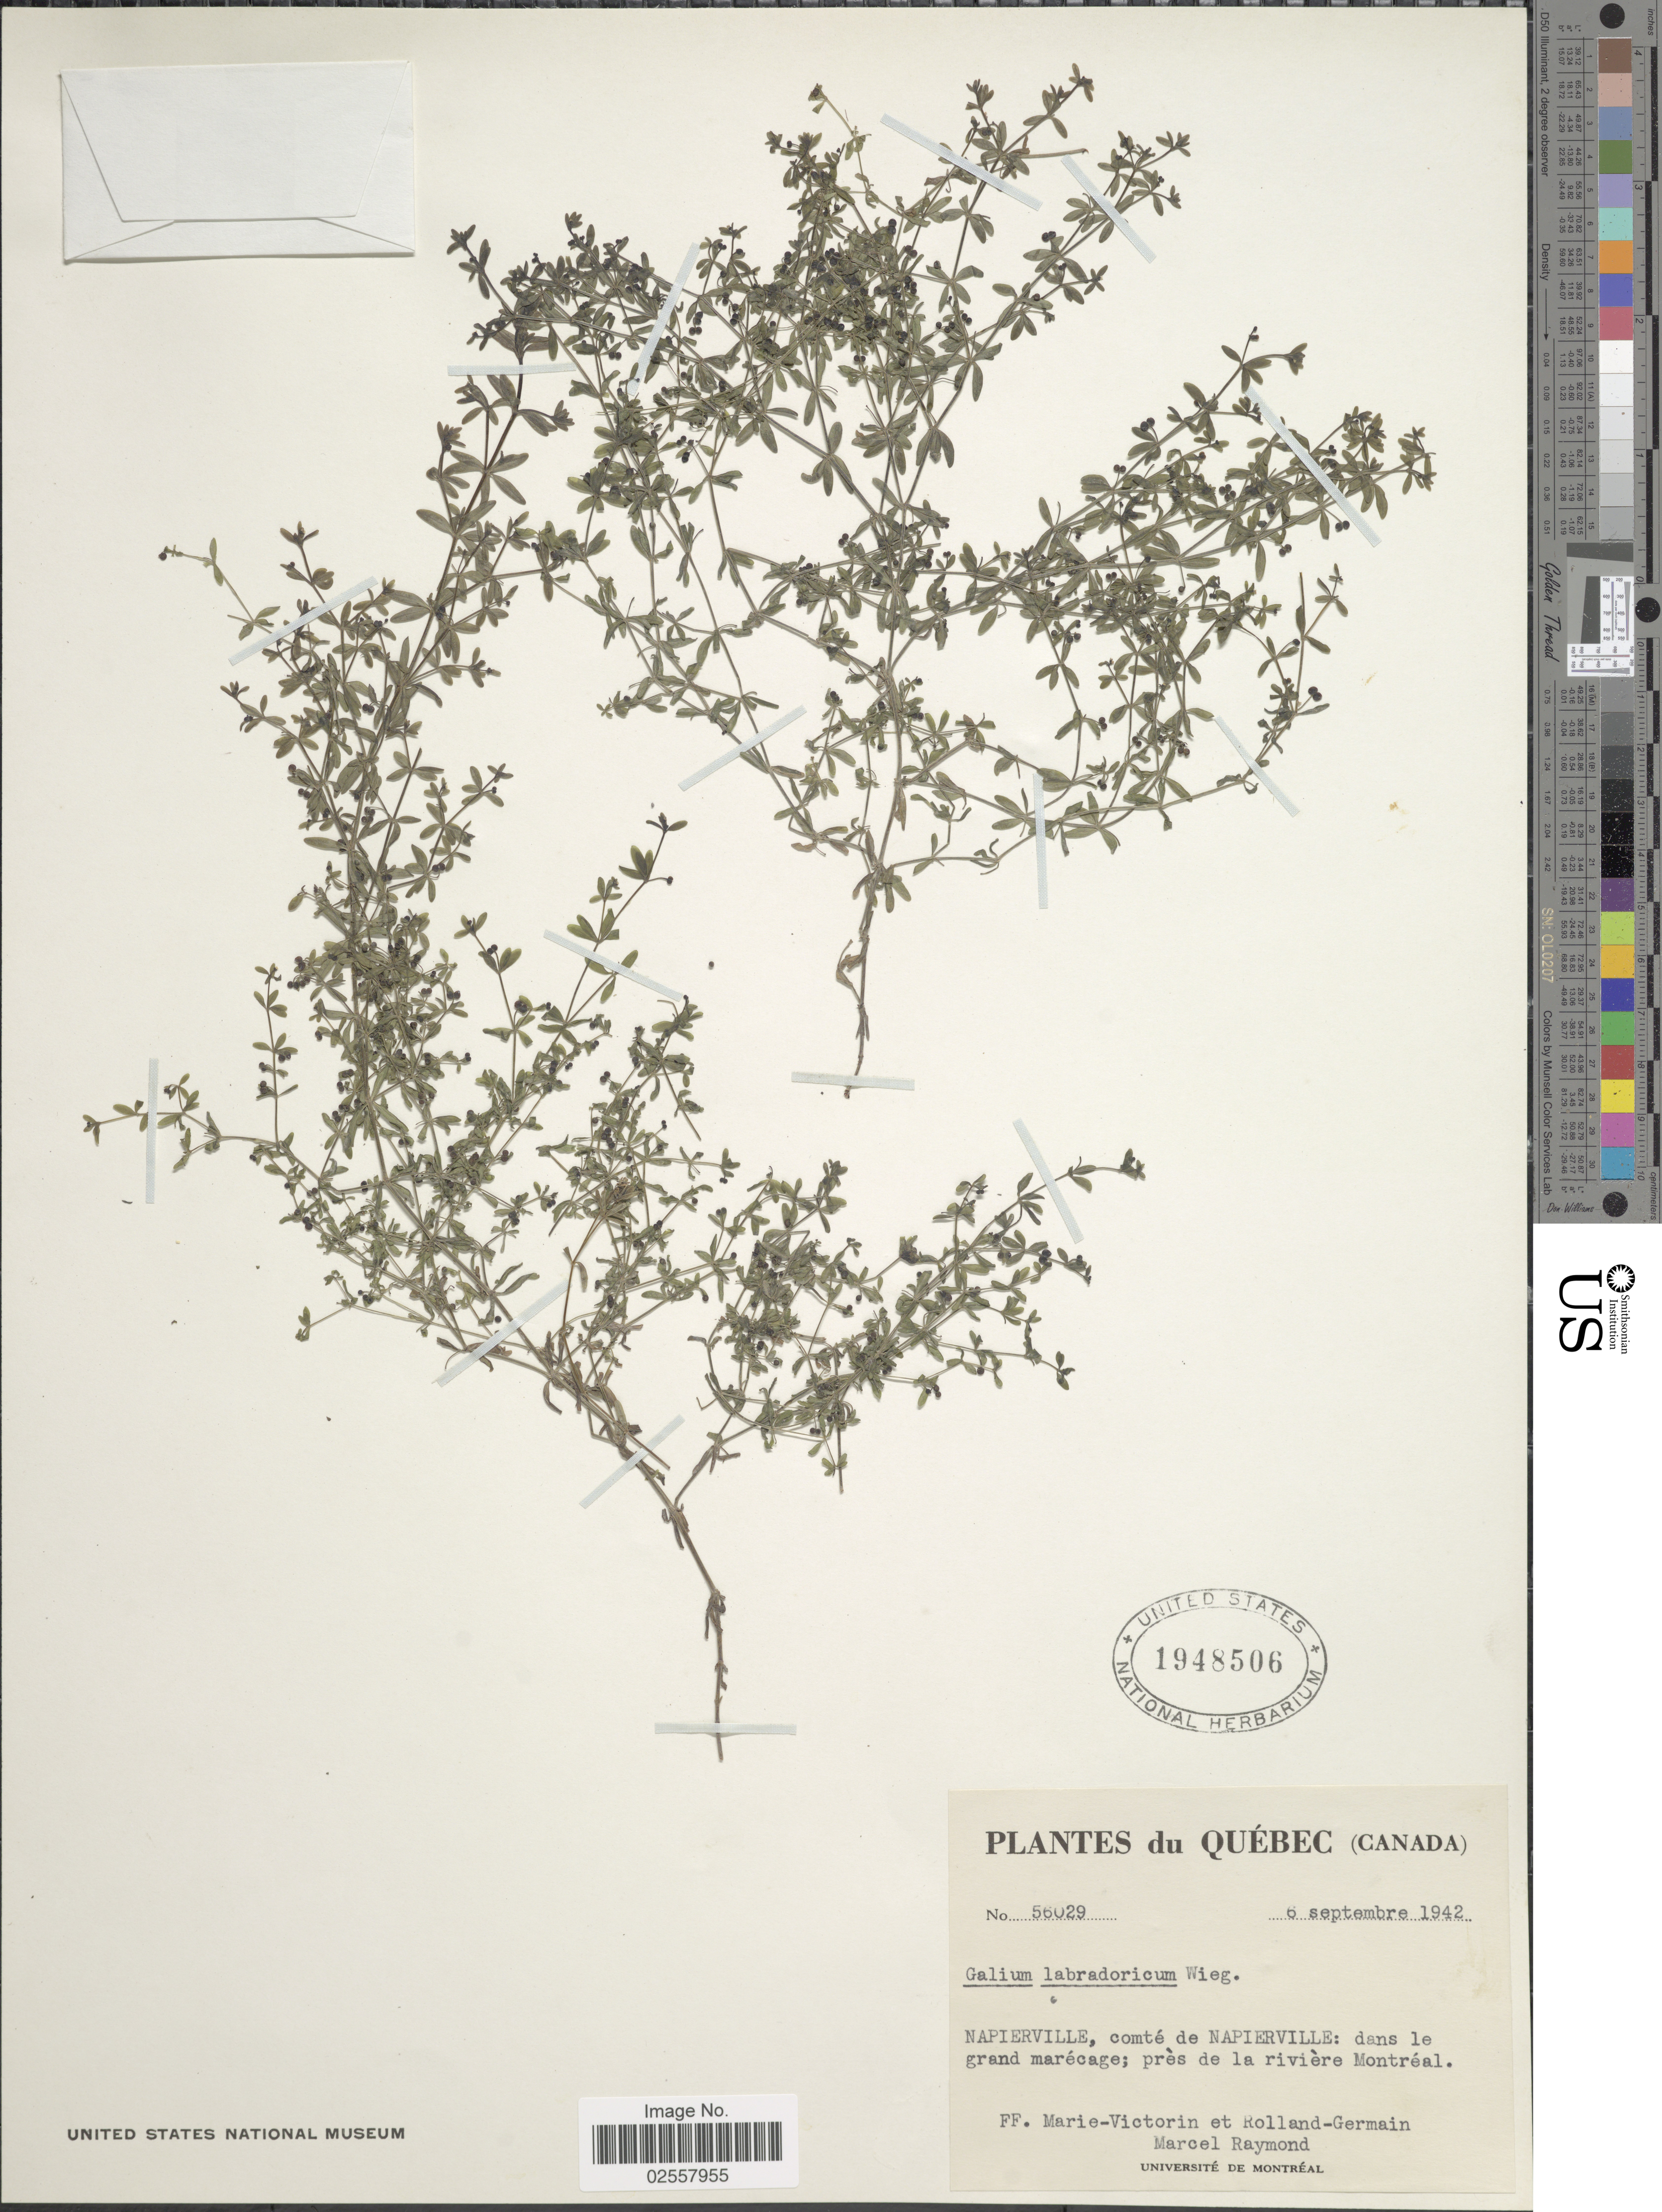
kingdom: Plantae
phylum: Tracheophyta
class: Magnoliopsida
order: Gentianales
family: Rubiaceae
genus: Galium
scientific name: Galium labradoricum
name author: (Wiegand) Wiegand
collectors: F. Marie-Victorin, Rolland-Germain & M. Raymond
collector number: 56029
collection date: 1942-09-06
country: Canada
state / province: Quebec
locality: Napierville, comte de Napierville: dans le grand marcecage; pres de la riviere Montreal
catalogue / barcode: US 1948506